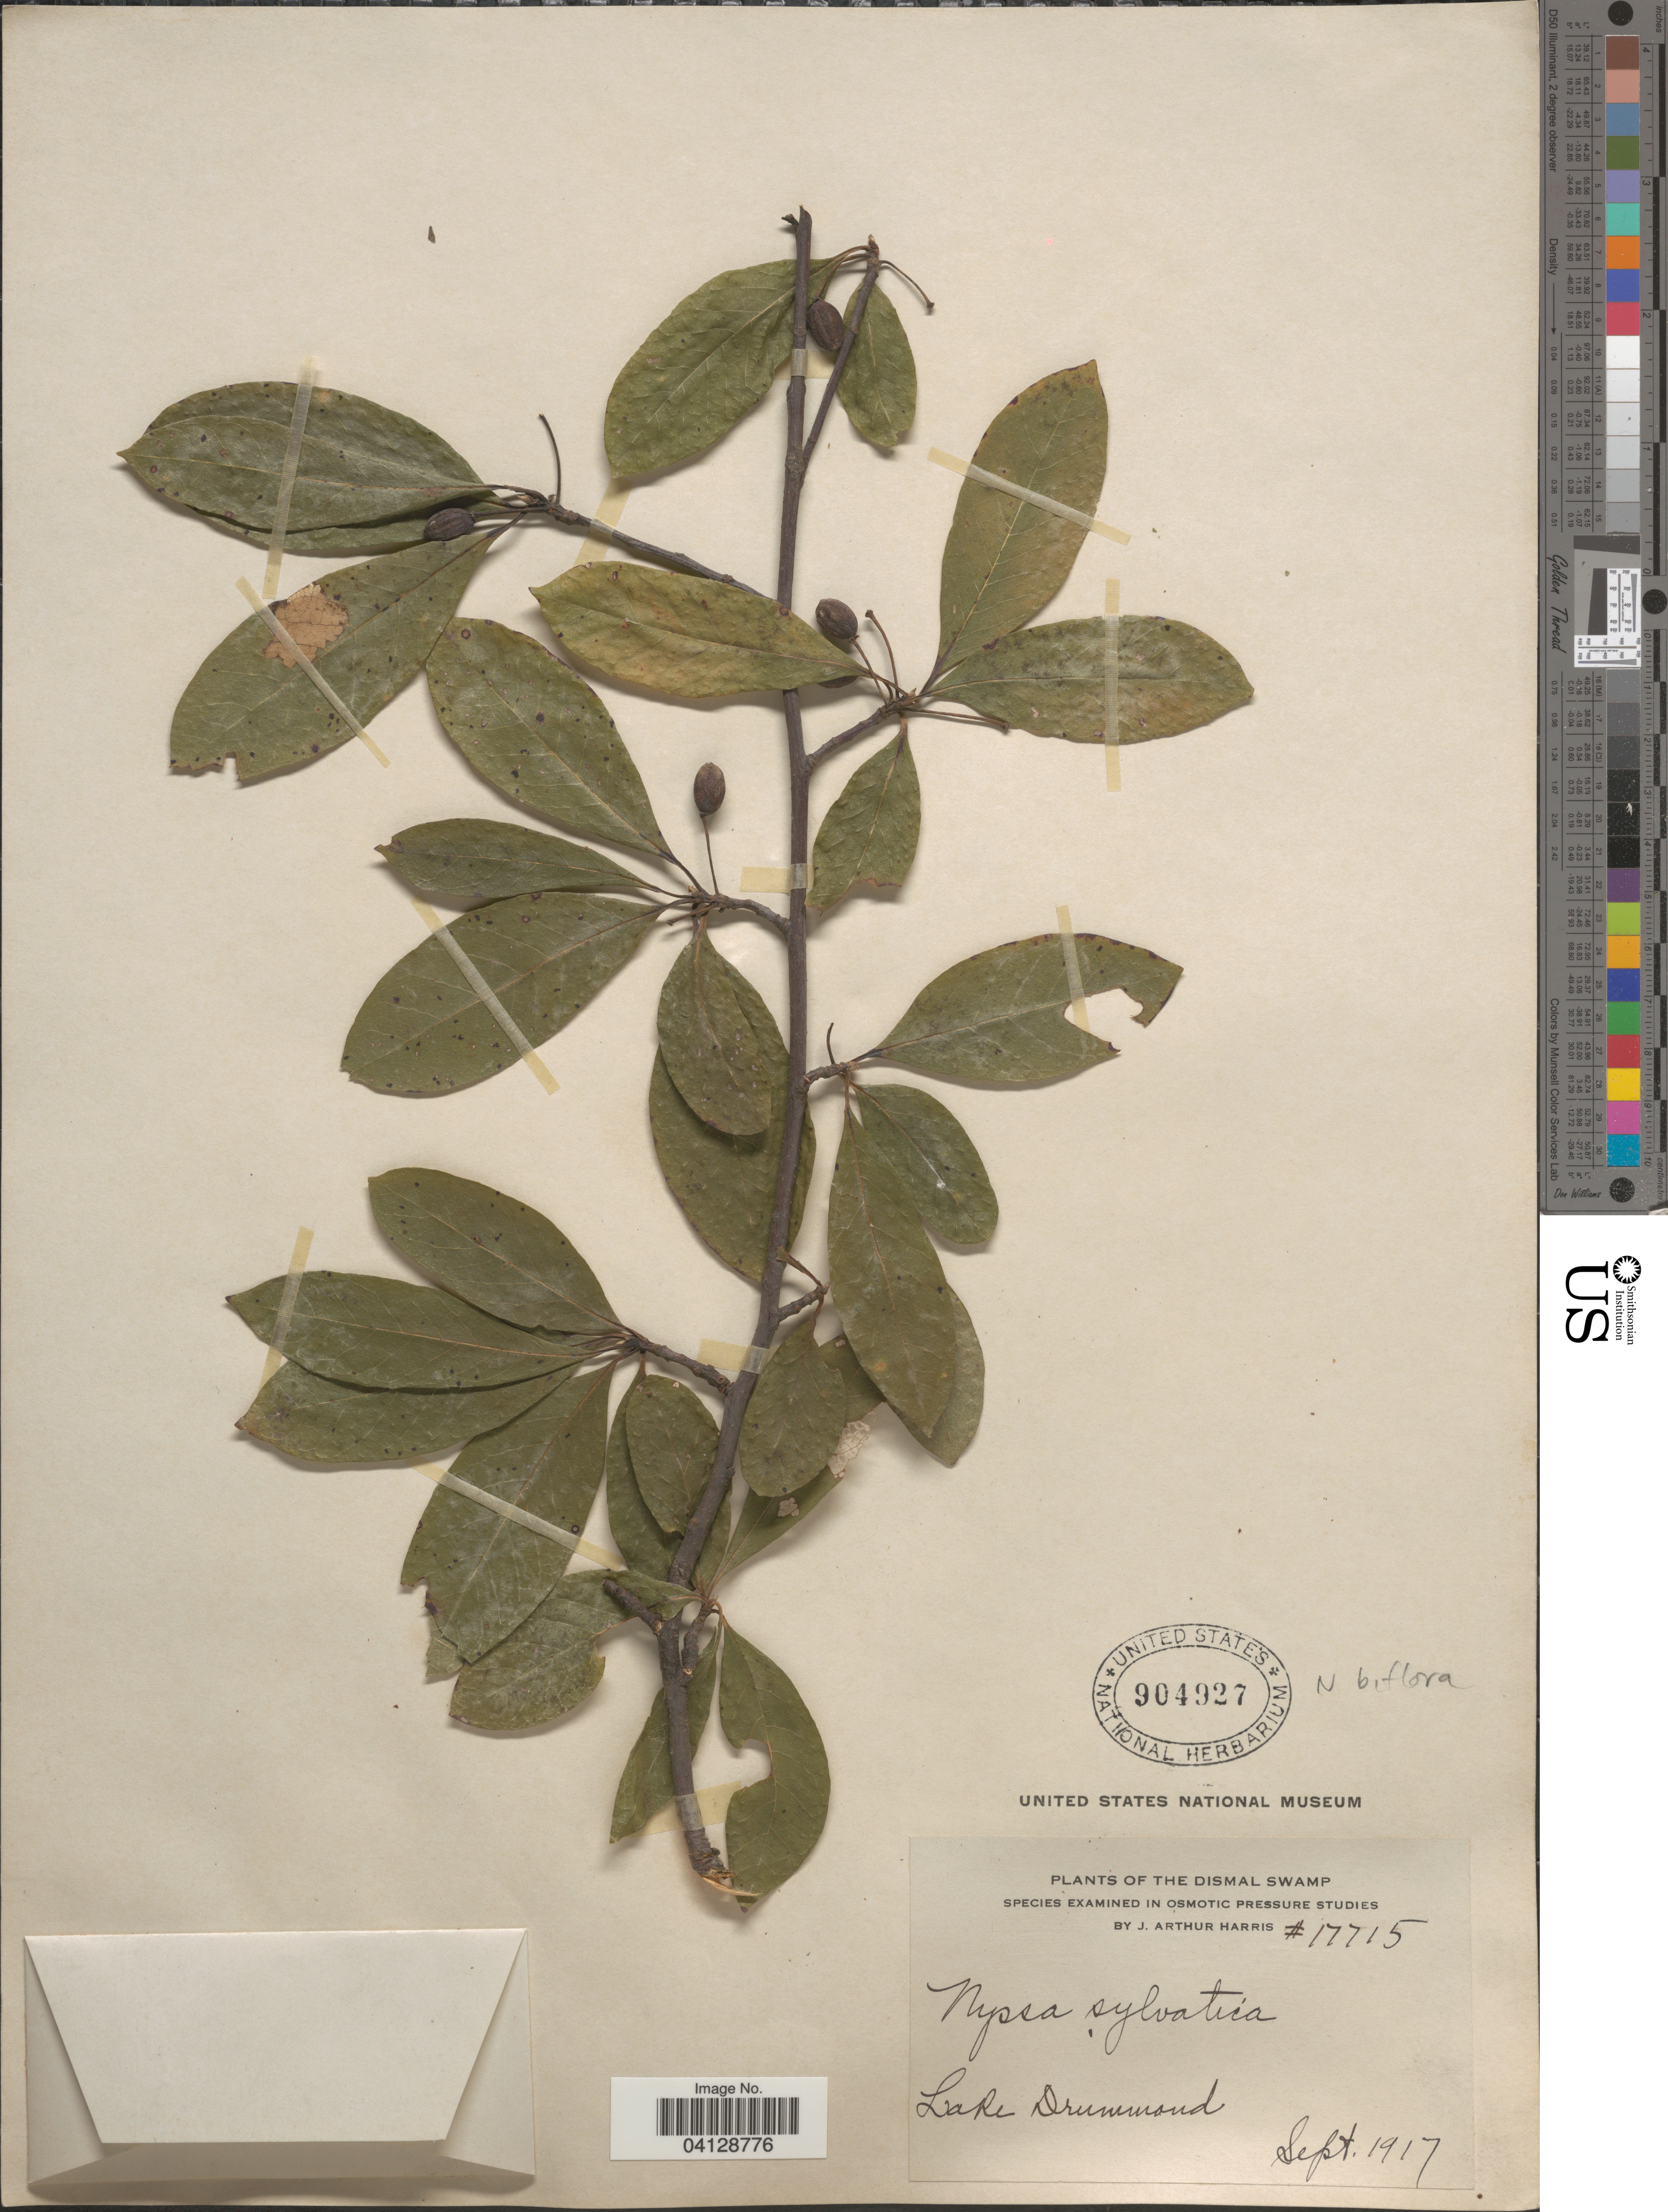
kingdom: Plantae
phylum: Tracheophyta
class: Magnoliopsida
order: Cornales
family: Nyssaceae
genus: Nyssa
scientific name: Nyssa biflora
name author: Walter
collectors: J. A. Harris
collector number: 17715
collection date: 1917-09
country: United States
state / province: Virginia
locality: Dismal Swamp. Lake Drummond.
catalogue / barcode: US 904927